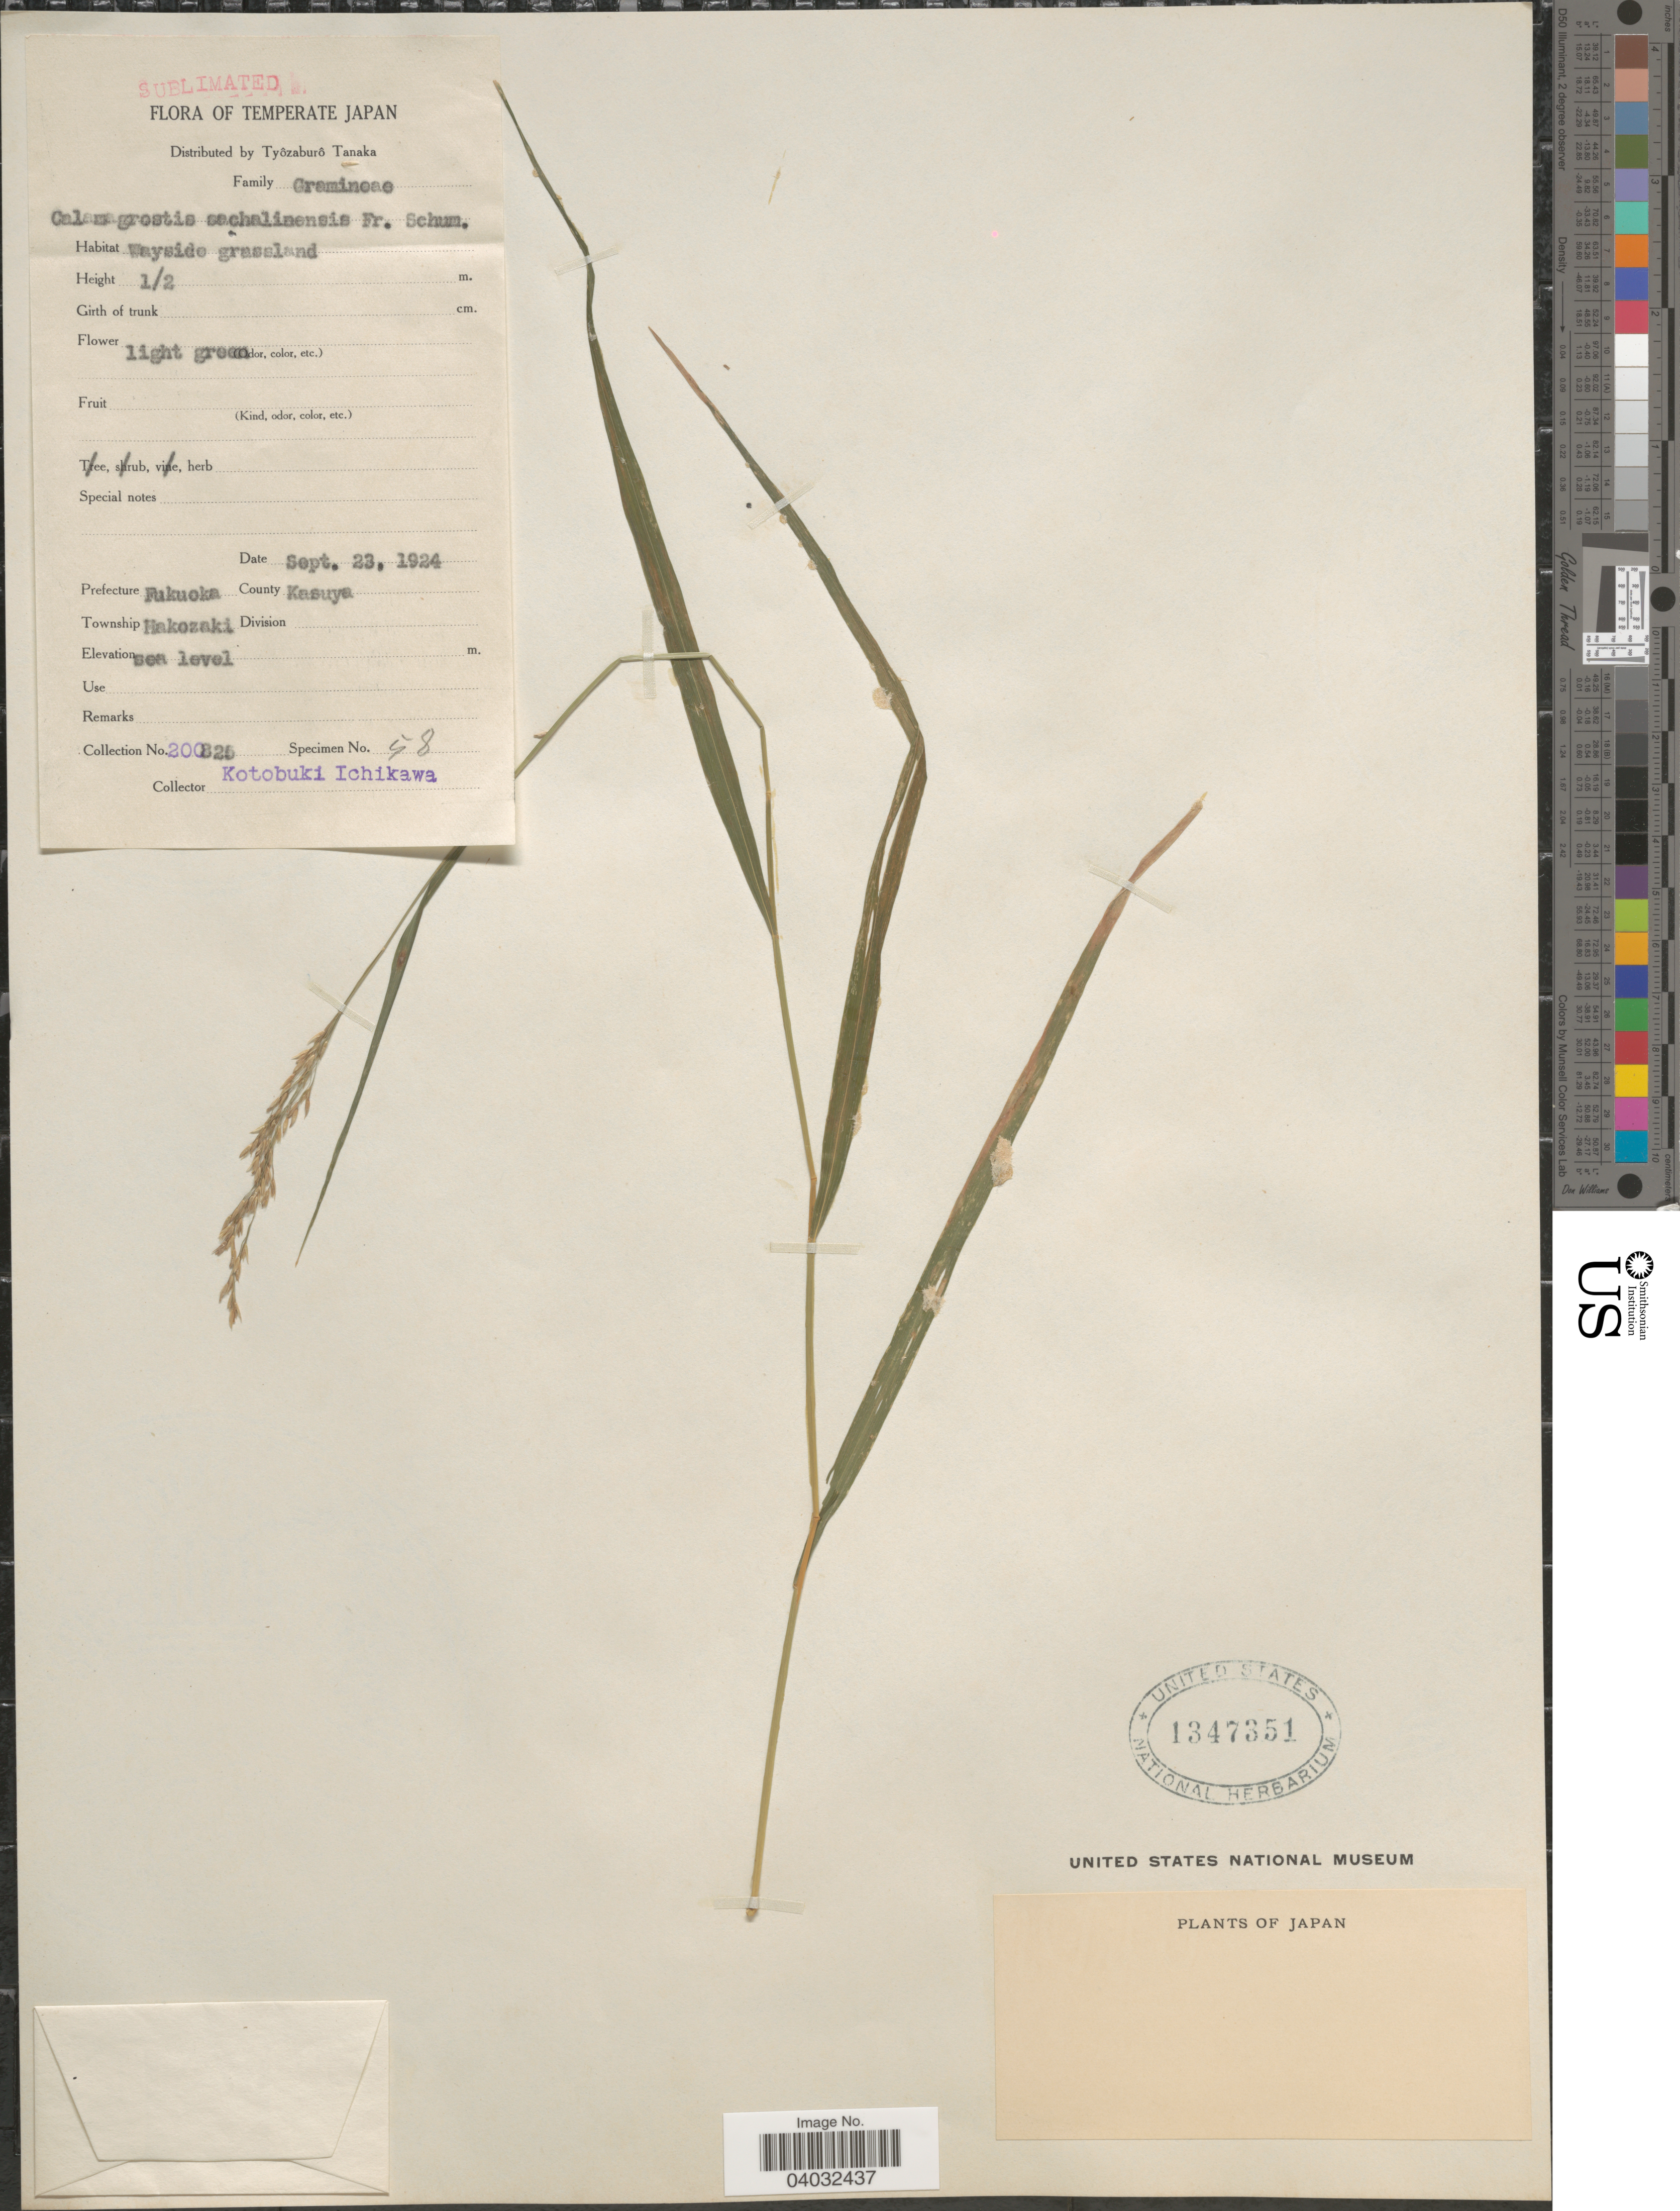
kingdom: Plantae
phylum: Tracheophyta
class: Liliopsida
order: Poales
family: Poaceae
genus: Calamagrostis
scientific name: Calamagrostis sachalinensis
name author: F. Schmidt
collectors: K. Ichikawa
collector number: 2000825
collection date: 1924-09-23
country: Japan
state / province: Hukuoka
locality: Temperate Japan. Prefecture Fukuoka. County Kasuya. Township Hakozaki.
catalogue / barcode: US 1347351